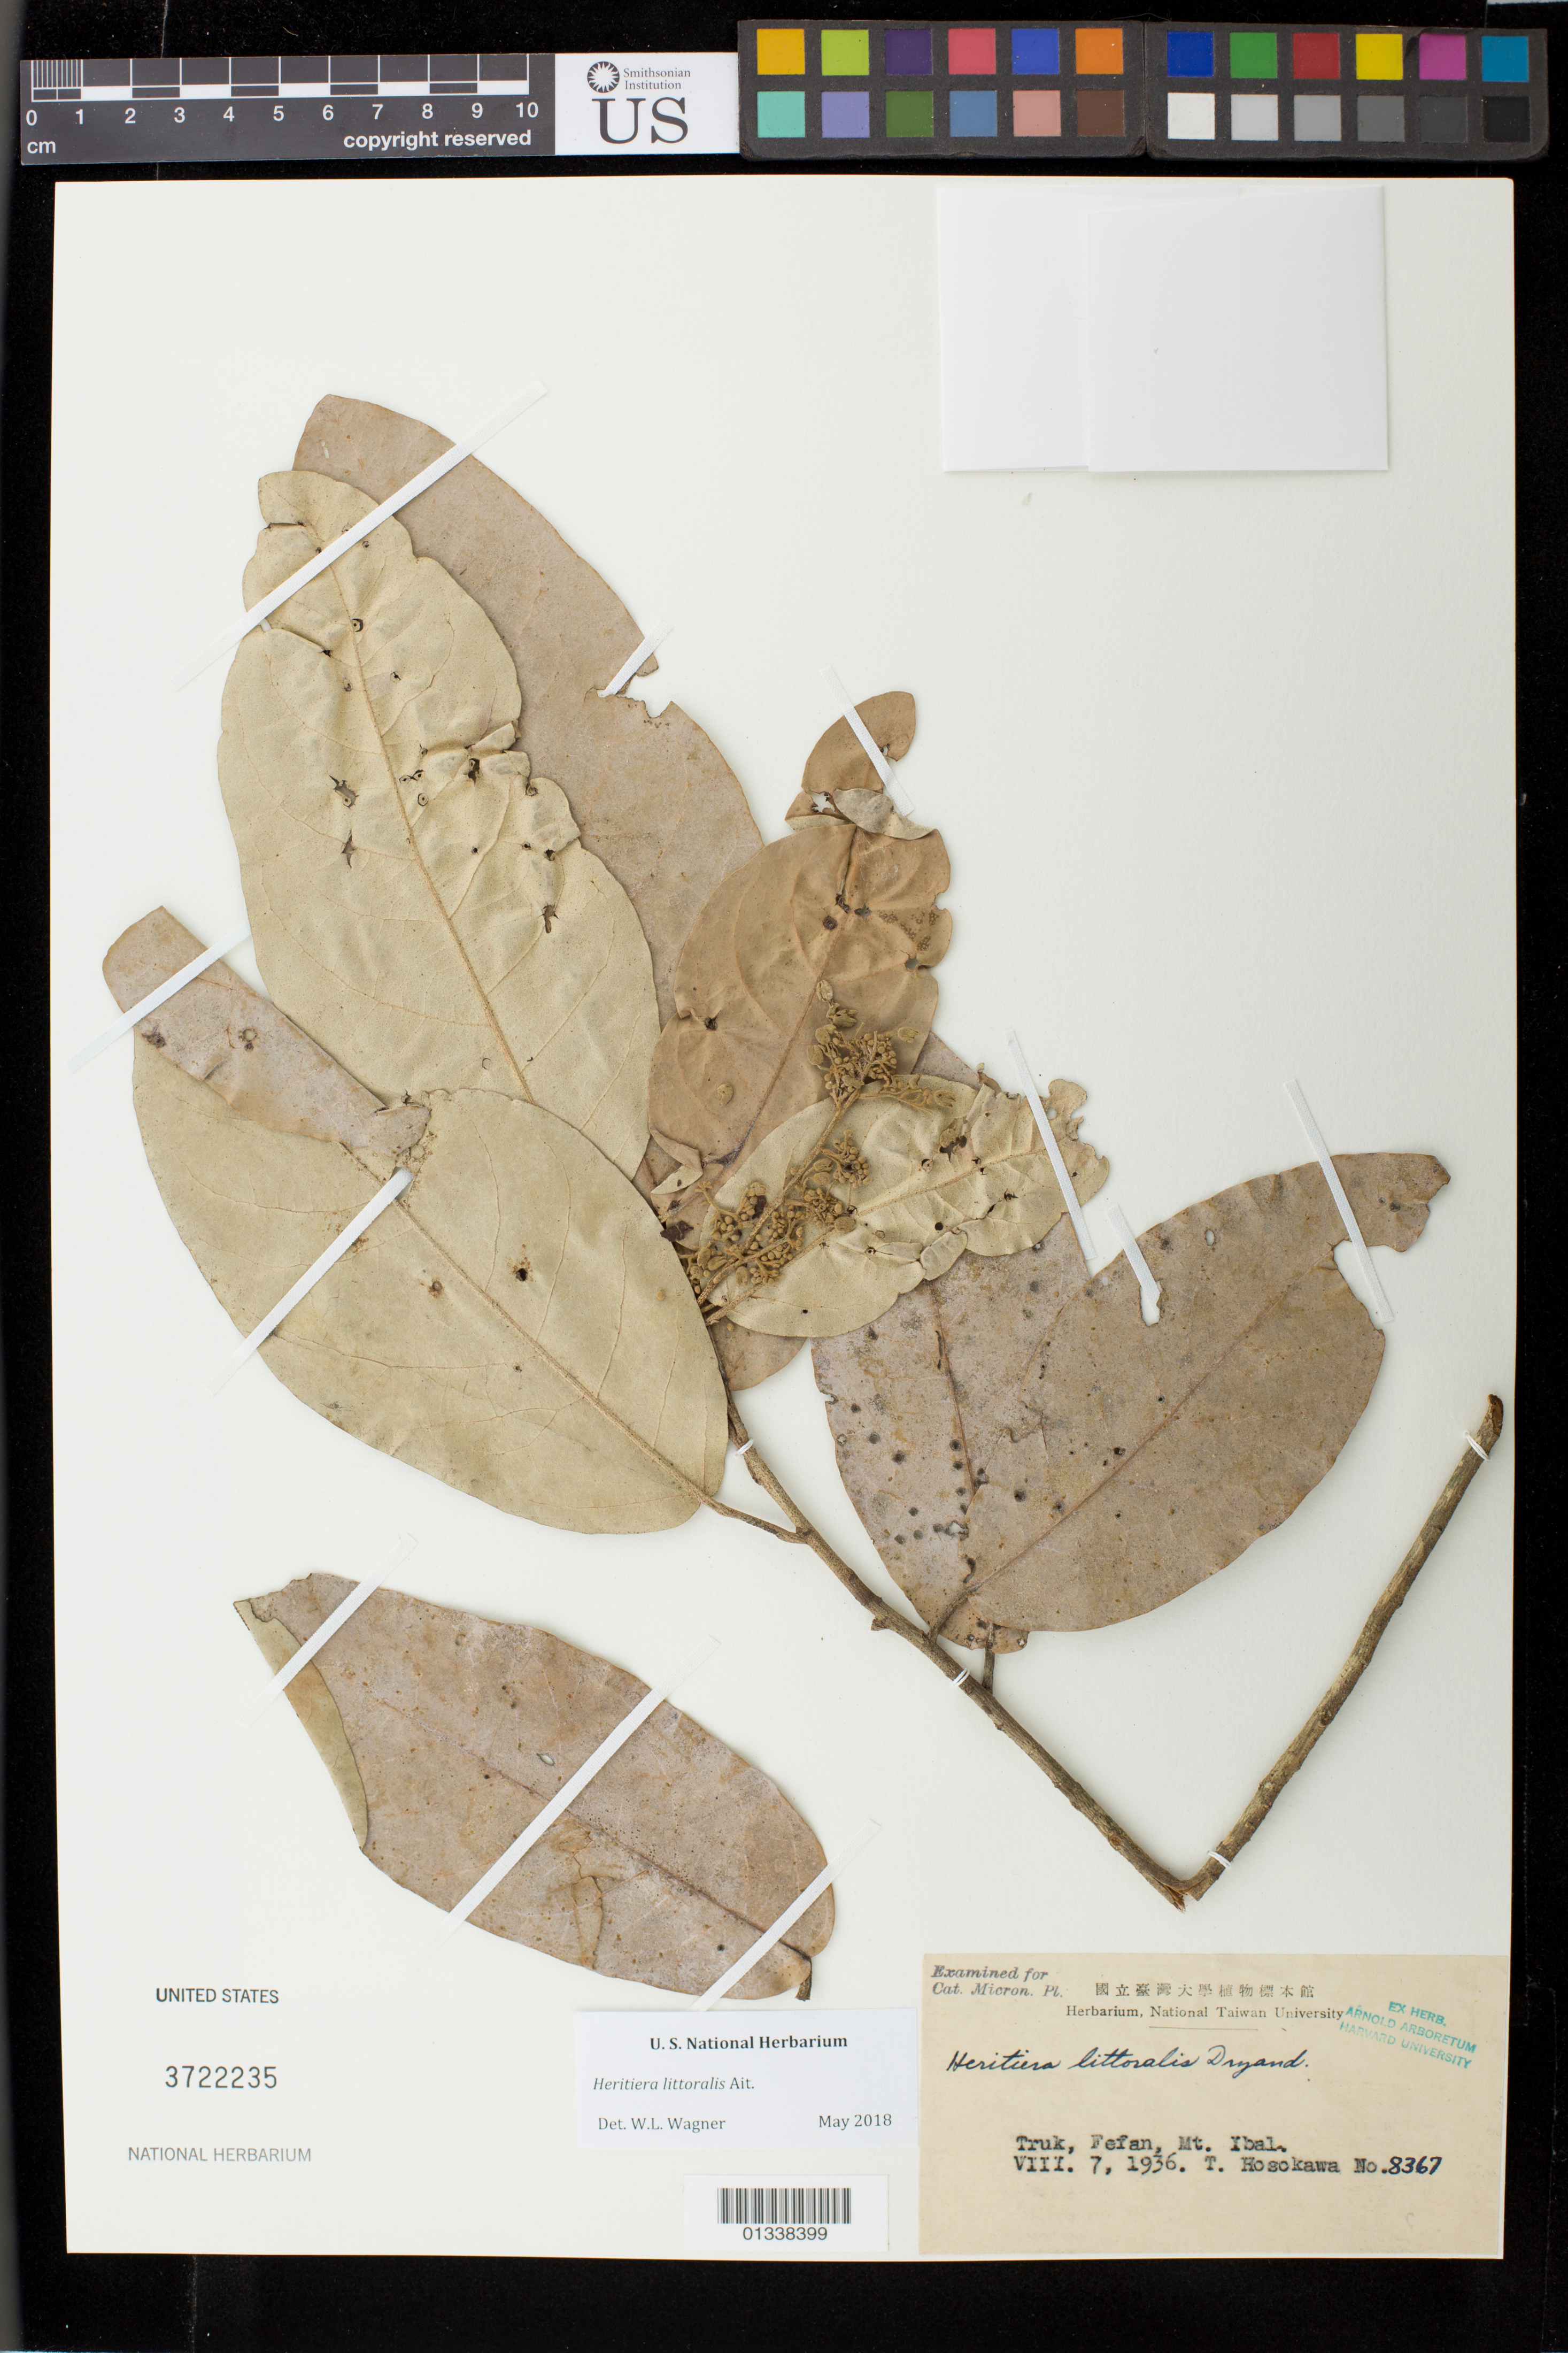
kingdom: Plantae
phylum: Tracheophyta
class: Magnoliopsida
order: Malvales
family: Malvaceae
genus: Heritiera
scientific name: Heritiera littoralis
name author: Aiton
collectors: T. Hosokawa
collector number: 8367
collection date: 1936-08-07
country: Micronesia, Federated States of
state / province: Truk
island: Fefan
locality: Fefan, Mt. Ibal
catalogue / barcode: US 3722235